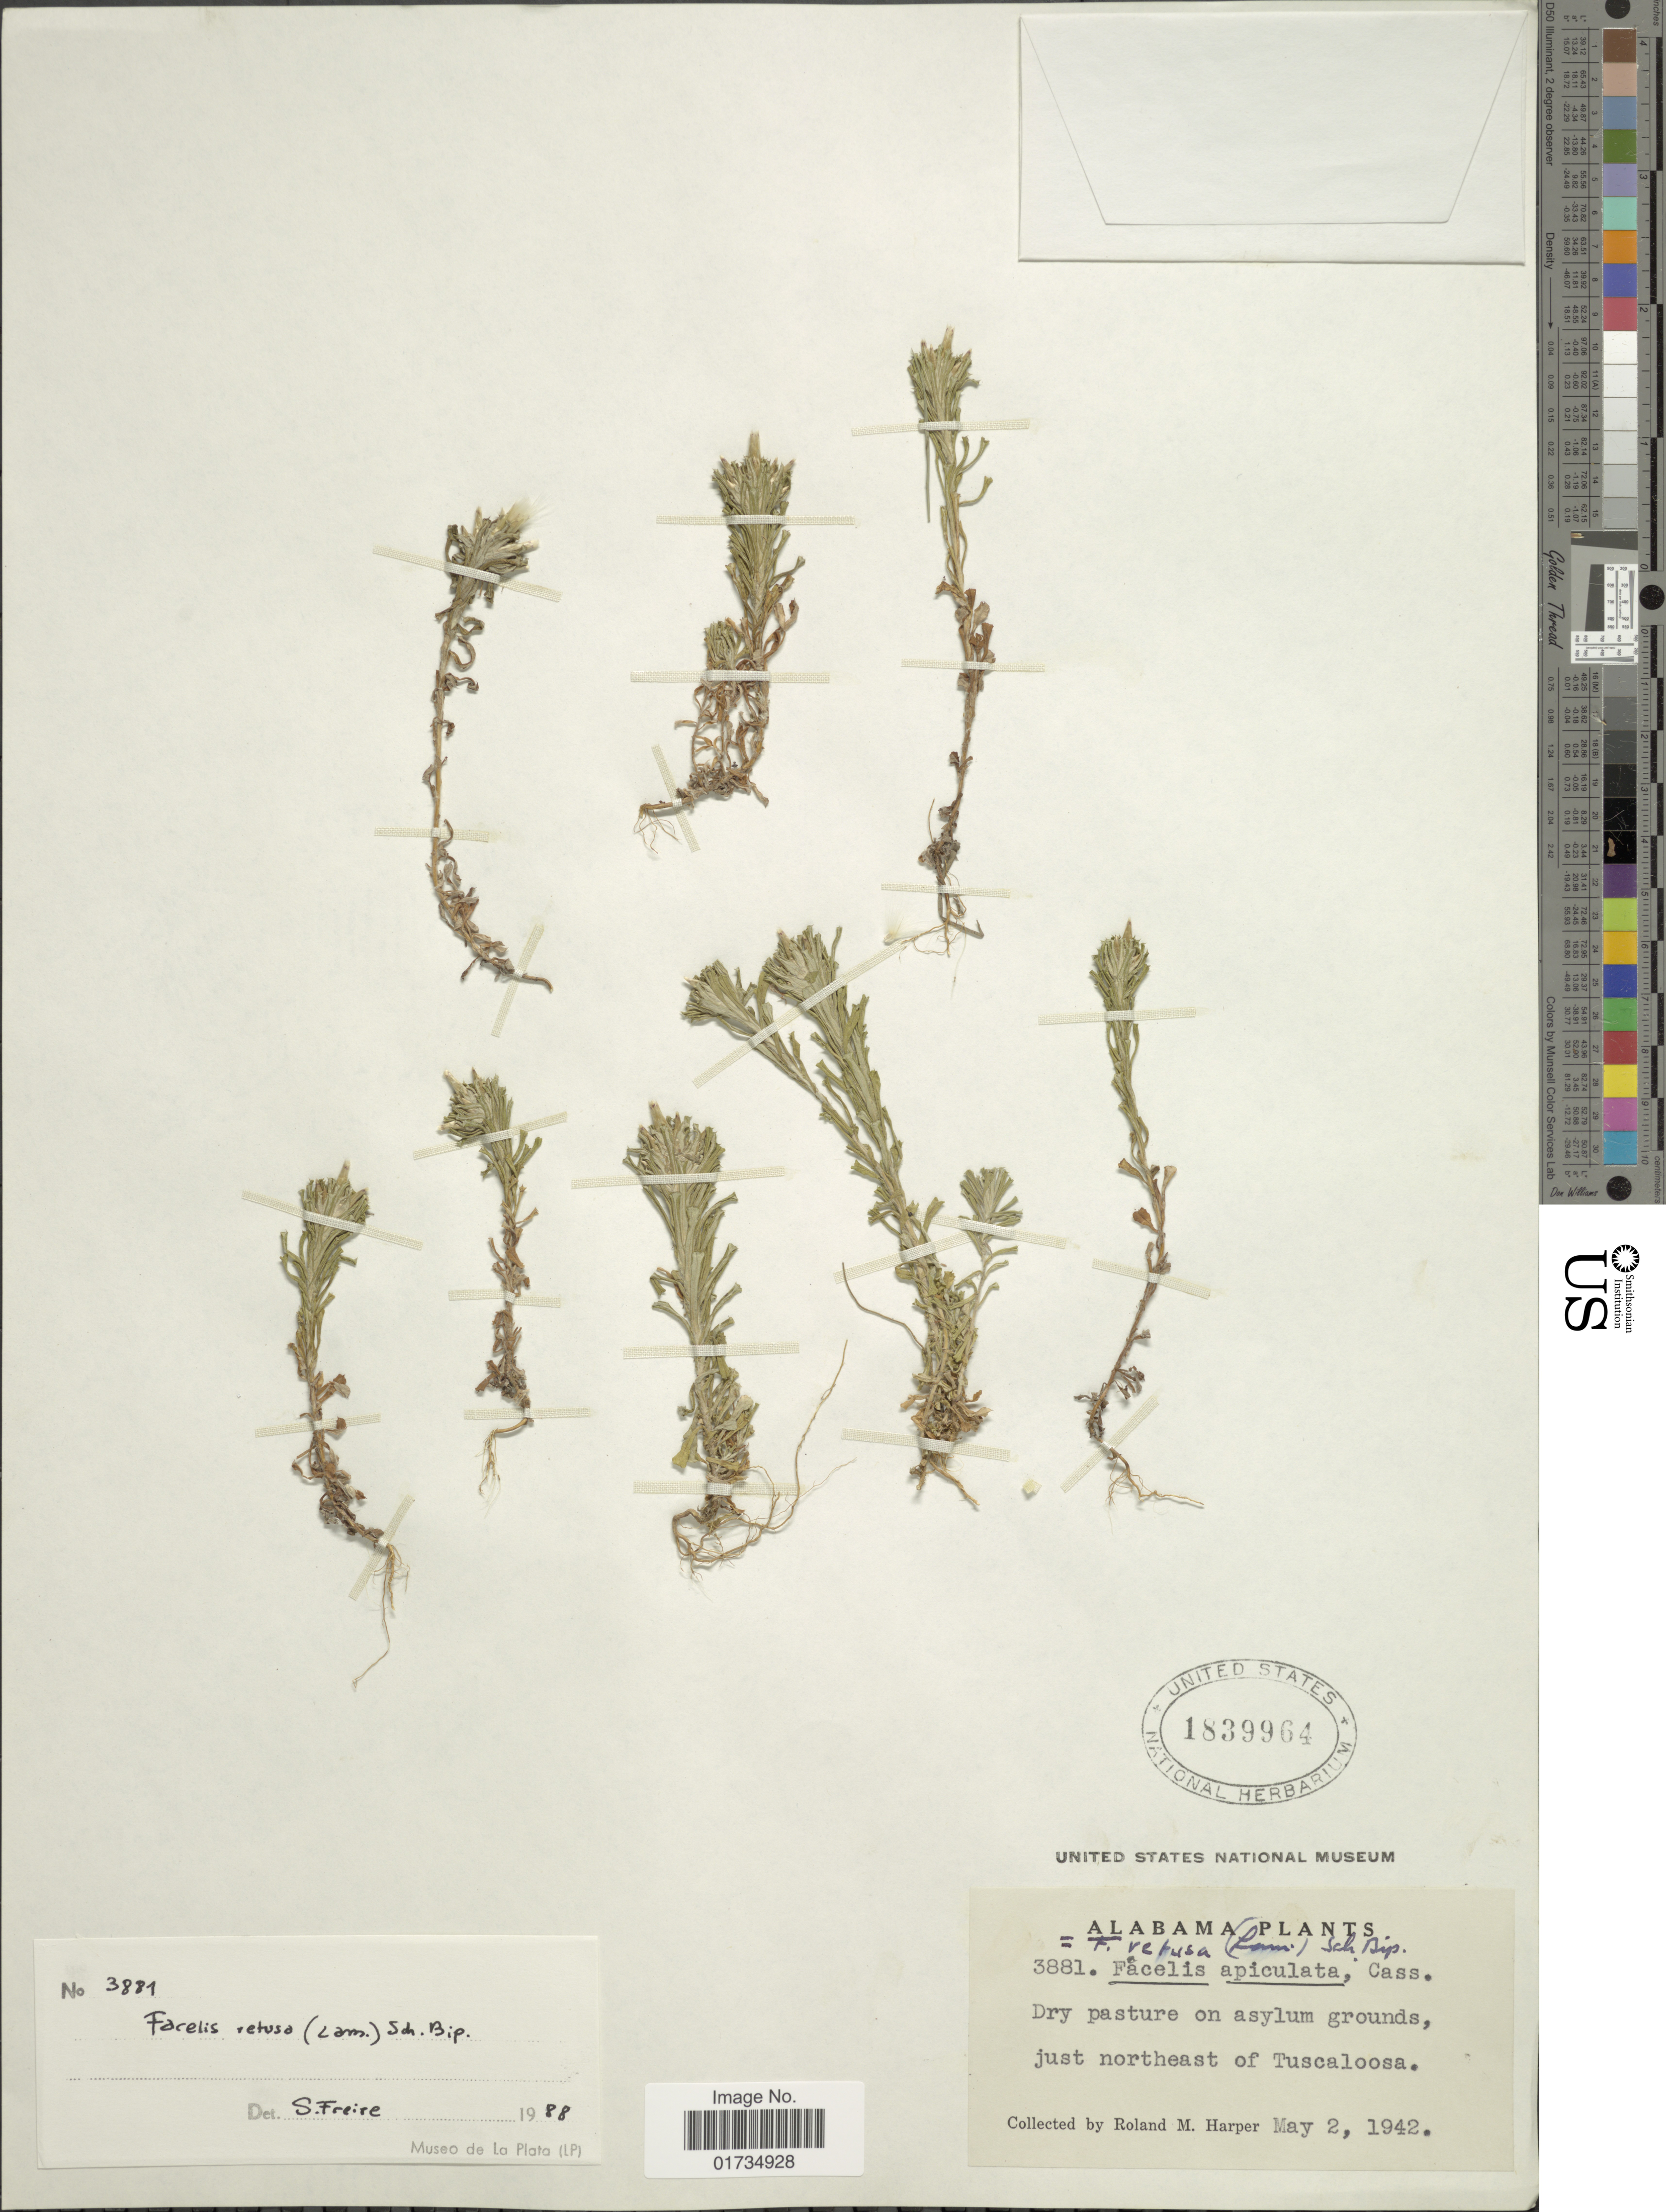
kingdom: Plantae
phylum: Tracheophyta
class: Magnoliopsida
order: Asterales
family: Asteraceae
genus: Facelis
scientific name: Facelis retusa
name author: (Lam.) Sch. Bip.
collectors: R. M. Harper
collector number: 3881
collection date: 1942-05-02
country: United States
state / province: Alabama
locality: Alabama. Dry pasture on asylum grounds, just northeast of Tuscaloosa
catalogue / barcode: US 1839964